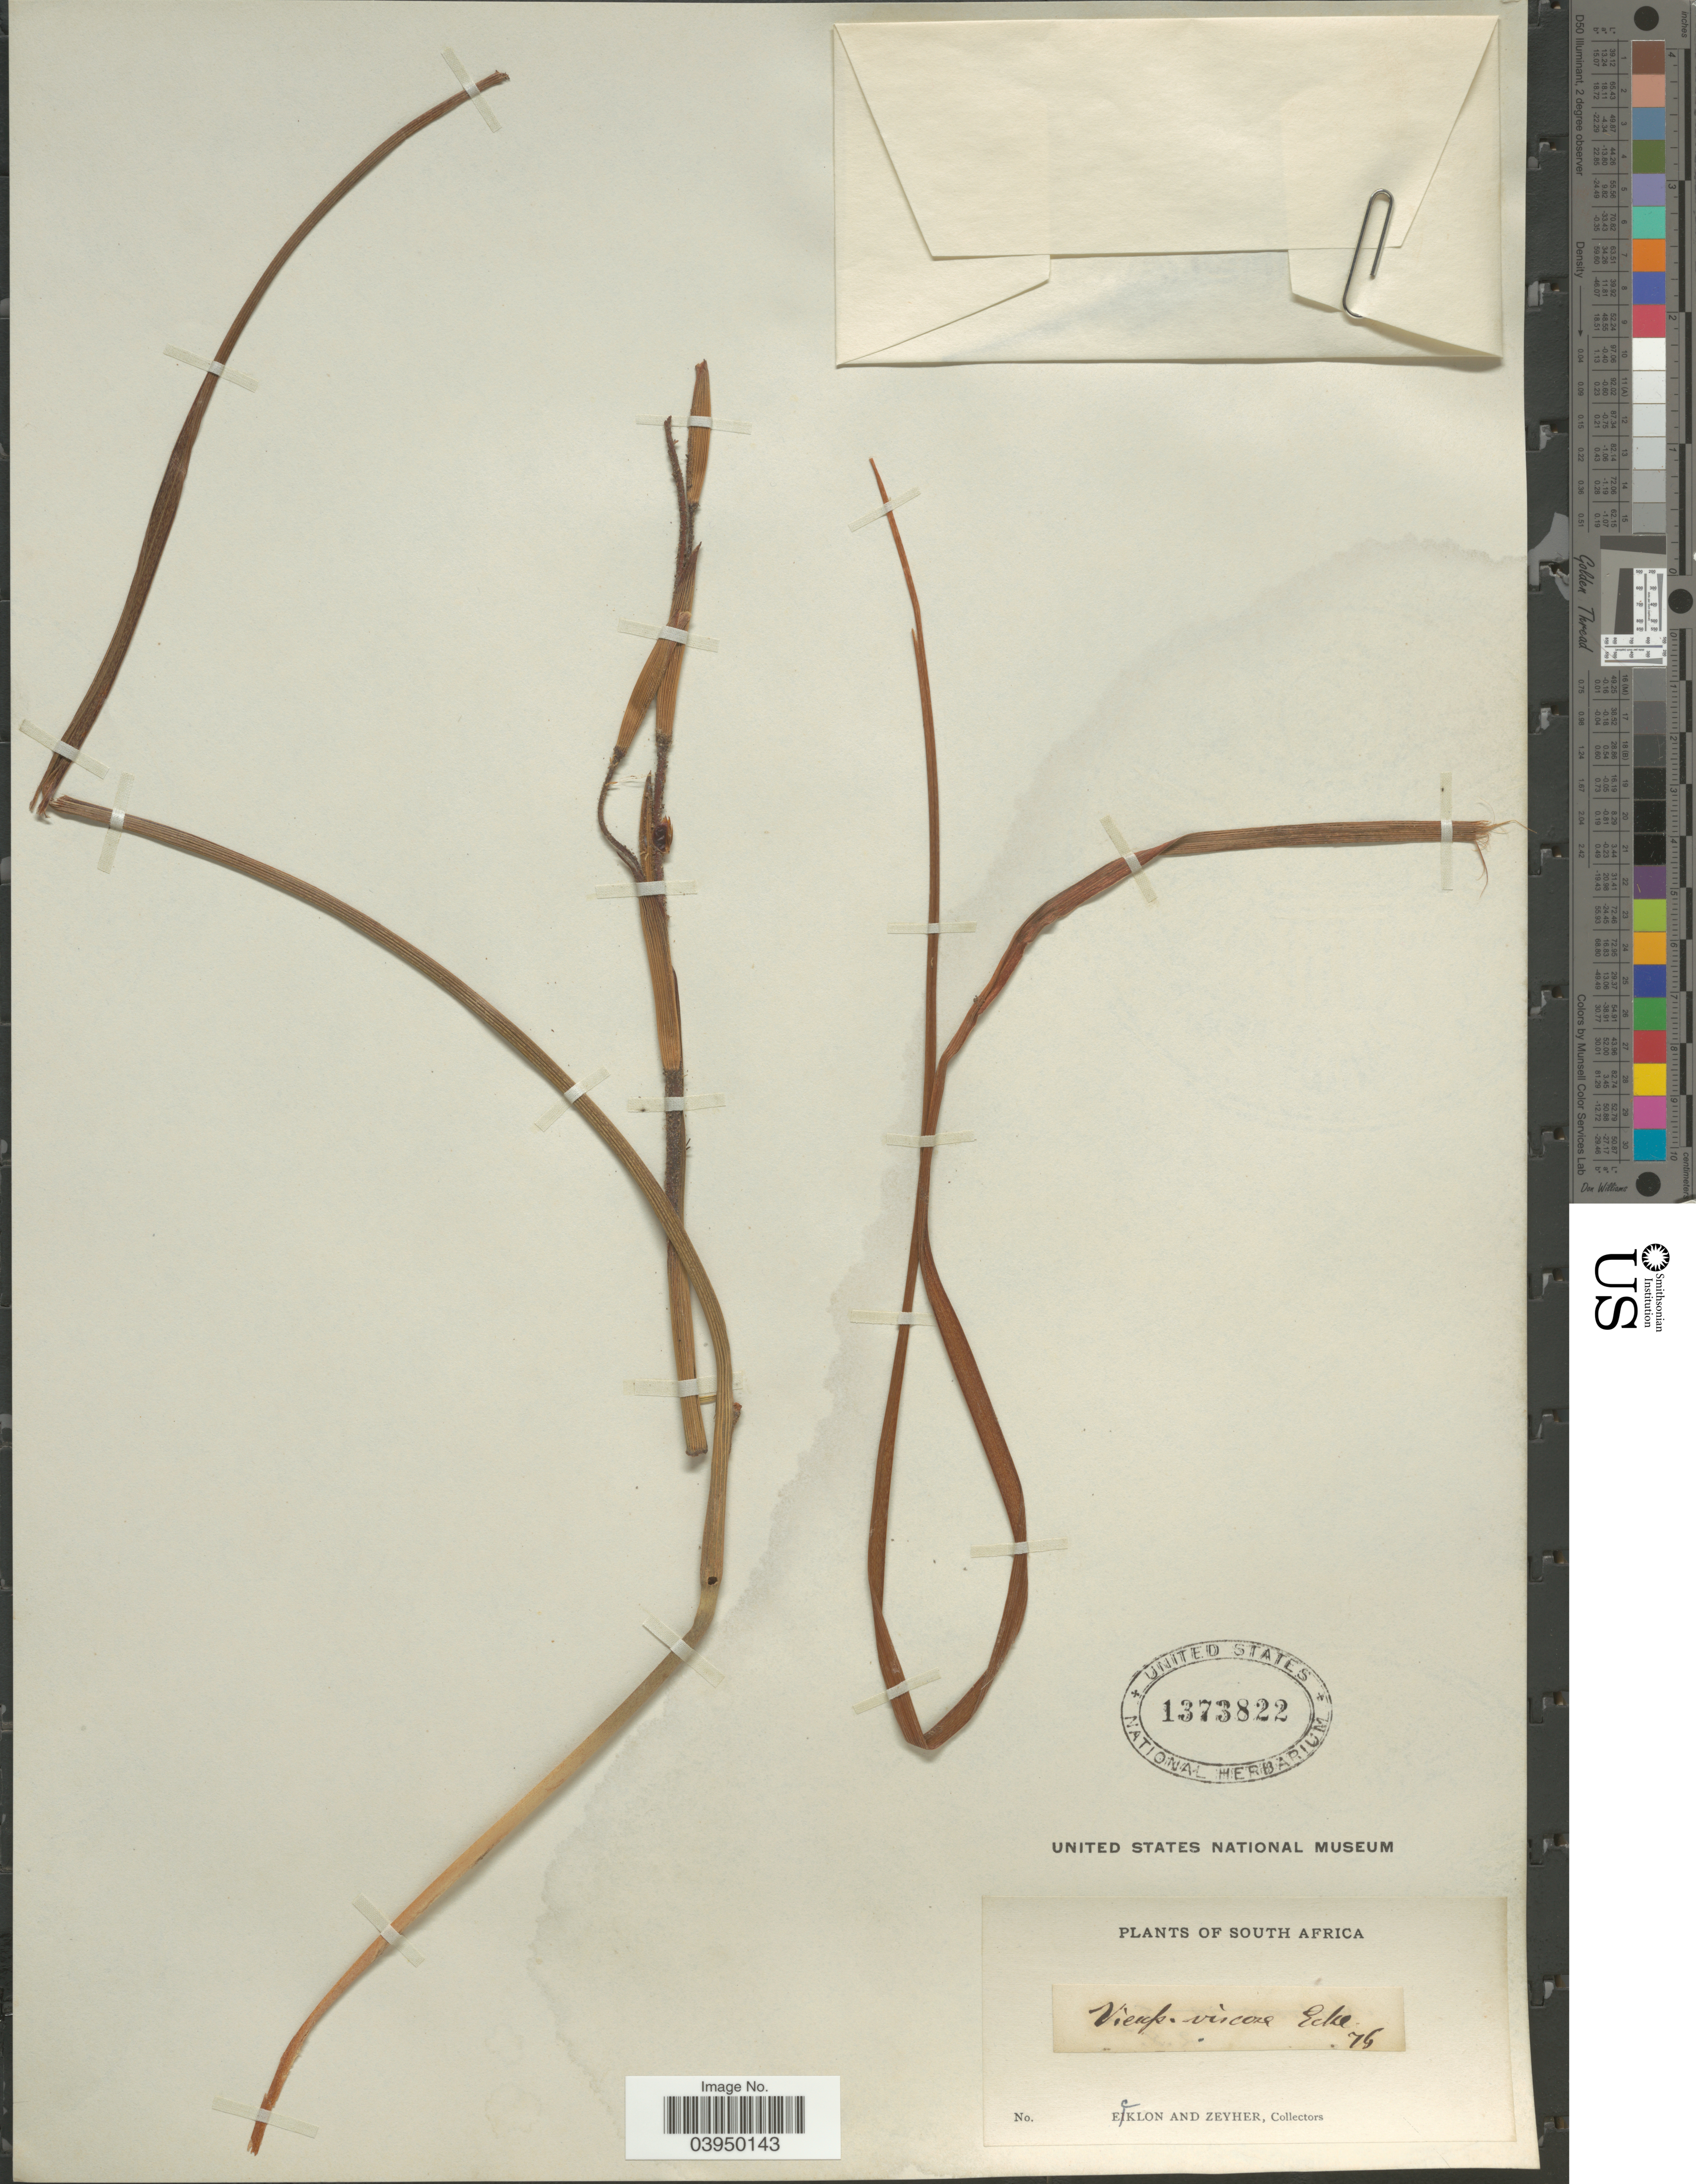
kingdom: Plantae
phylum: Tracheophyta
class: Liliopsida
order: Asparagales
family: Iridaceae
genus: Moraea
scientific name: Moraea viscaria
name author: (L. f.) Ker Gawl.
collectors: -. Ecklon & -. Zeyher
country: South Africa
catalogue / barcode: US 1373822